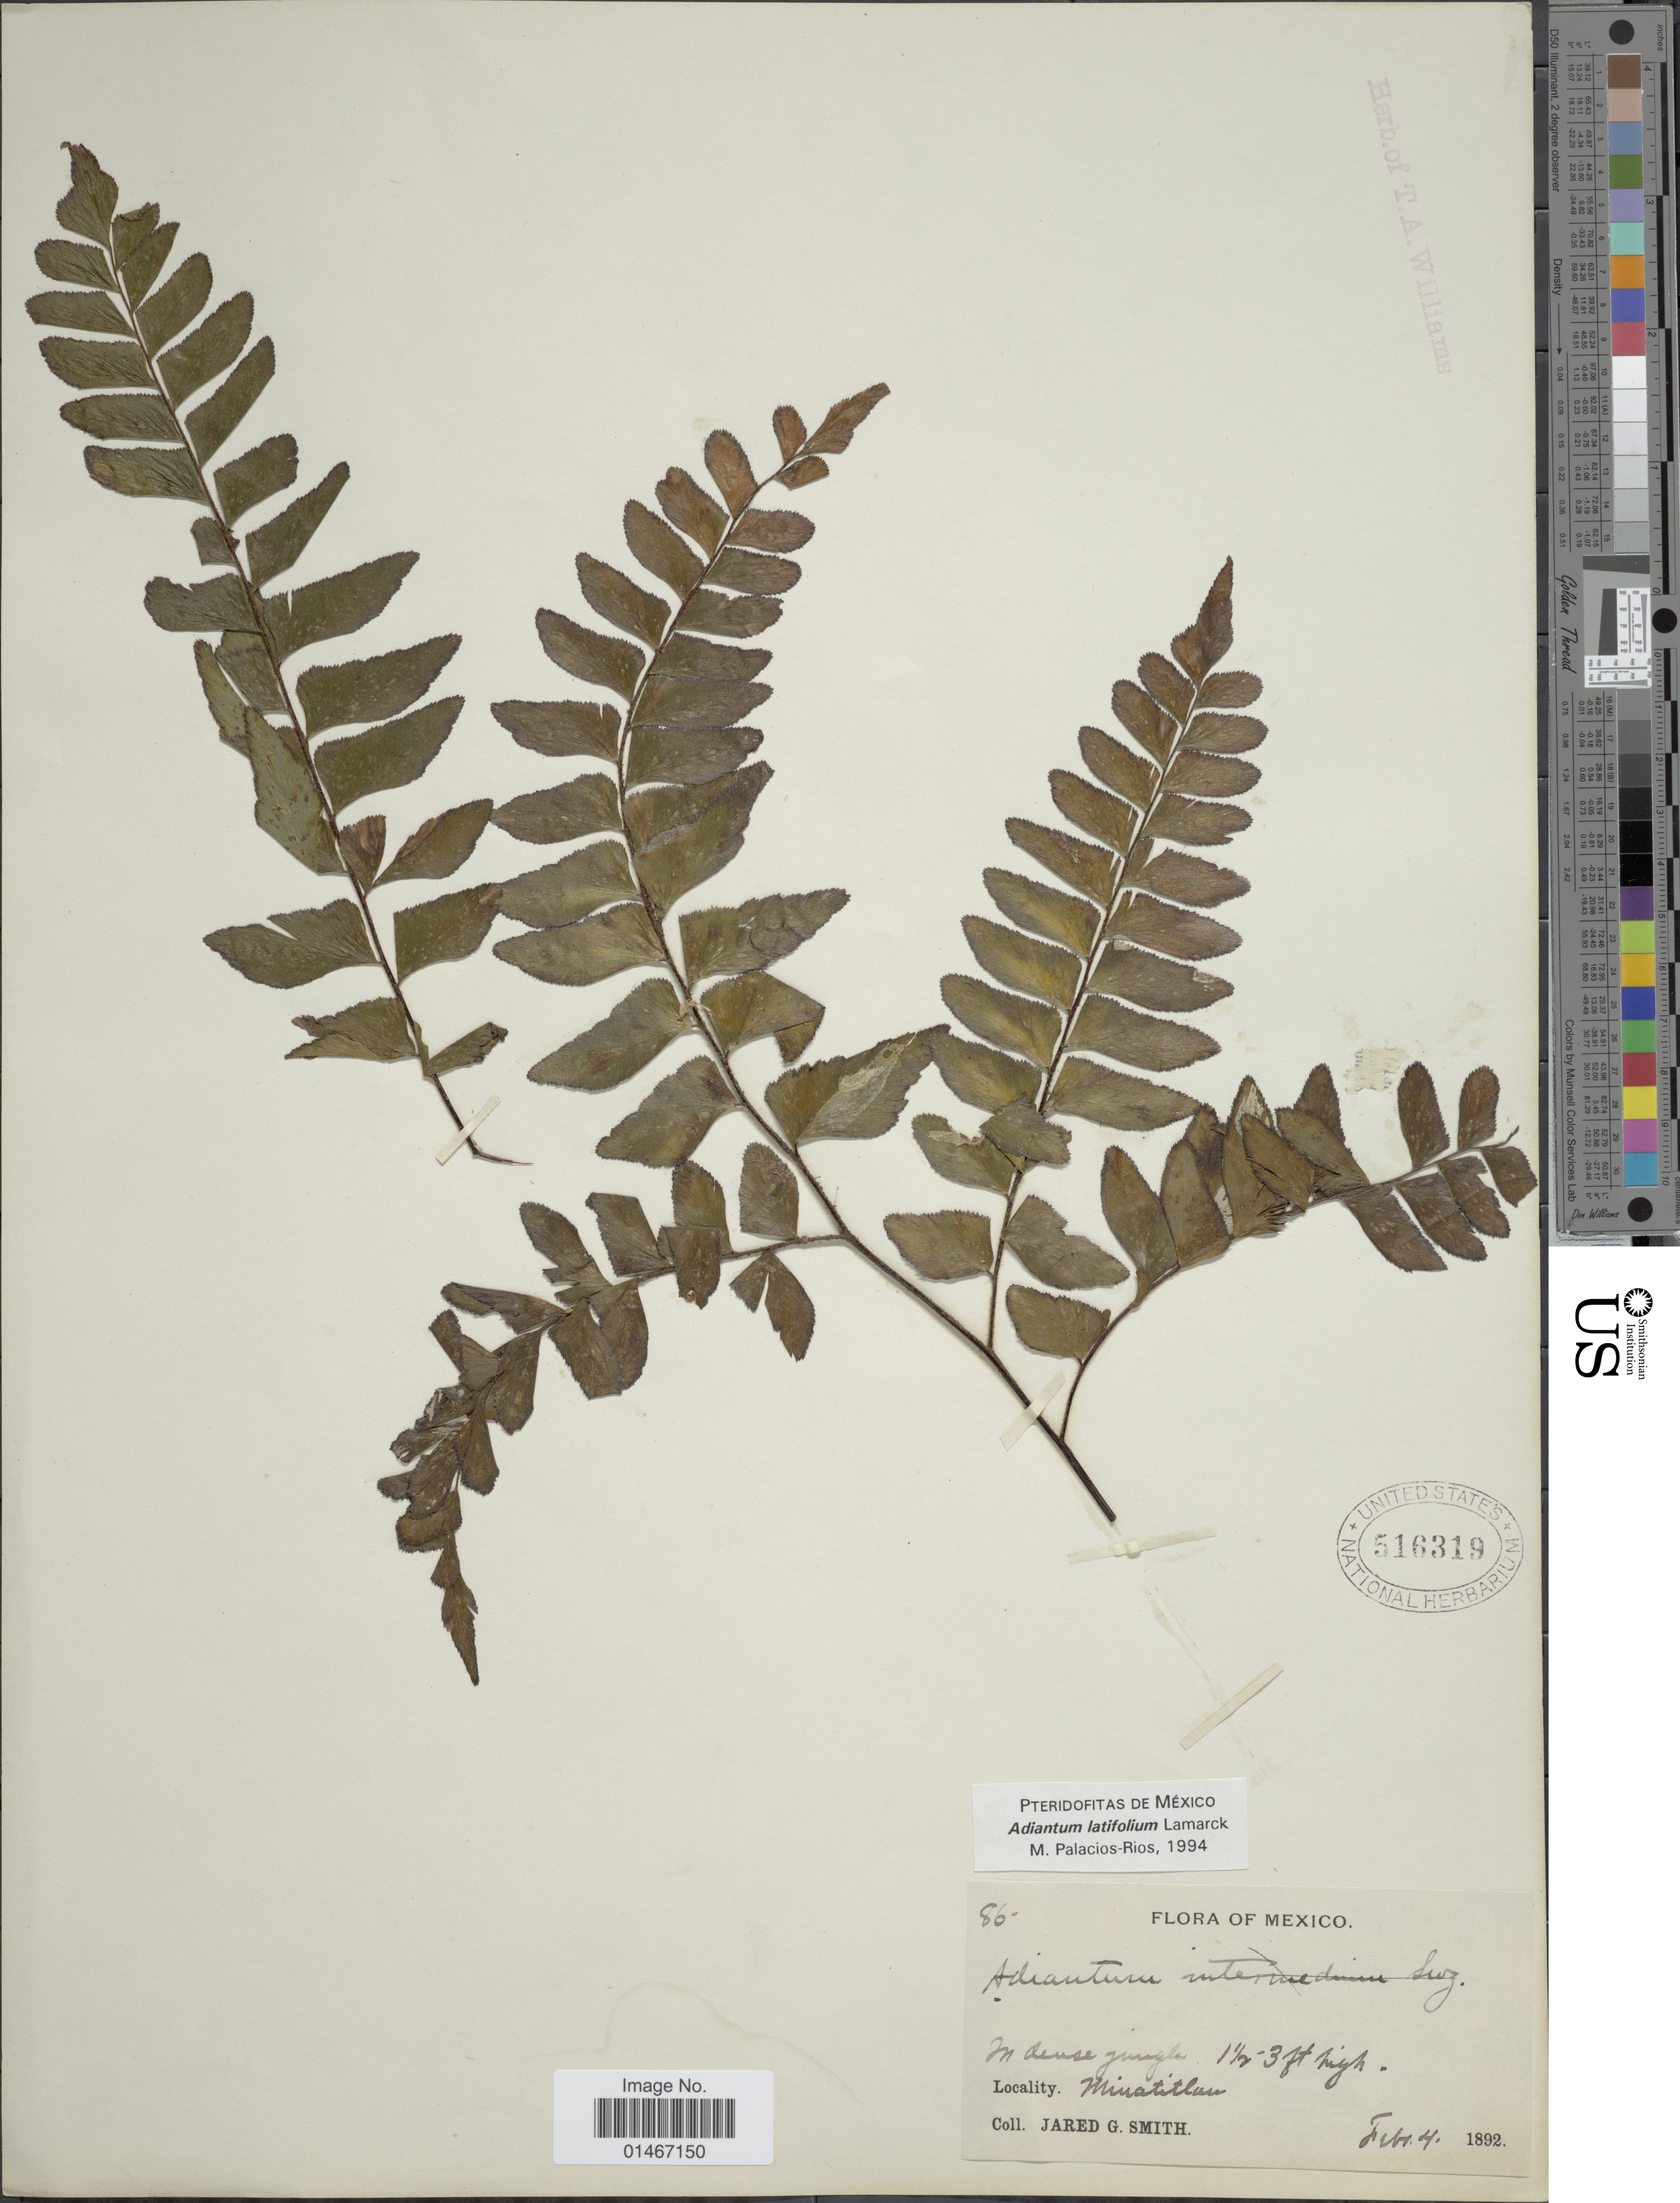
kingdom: Plantae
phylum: Tracheophyta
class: Polypodiopsida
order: Polypodiales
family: Pteridaceae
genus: Adiantum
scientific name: Adiantum latifolium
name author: Lam.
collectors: J. G. Smith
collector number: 86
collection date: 1892-02-04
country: Mexico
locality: Minatitlan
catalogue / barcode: US 516319